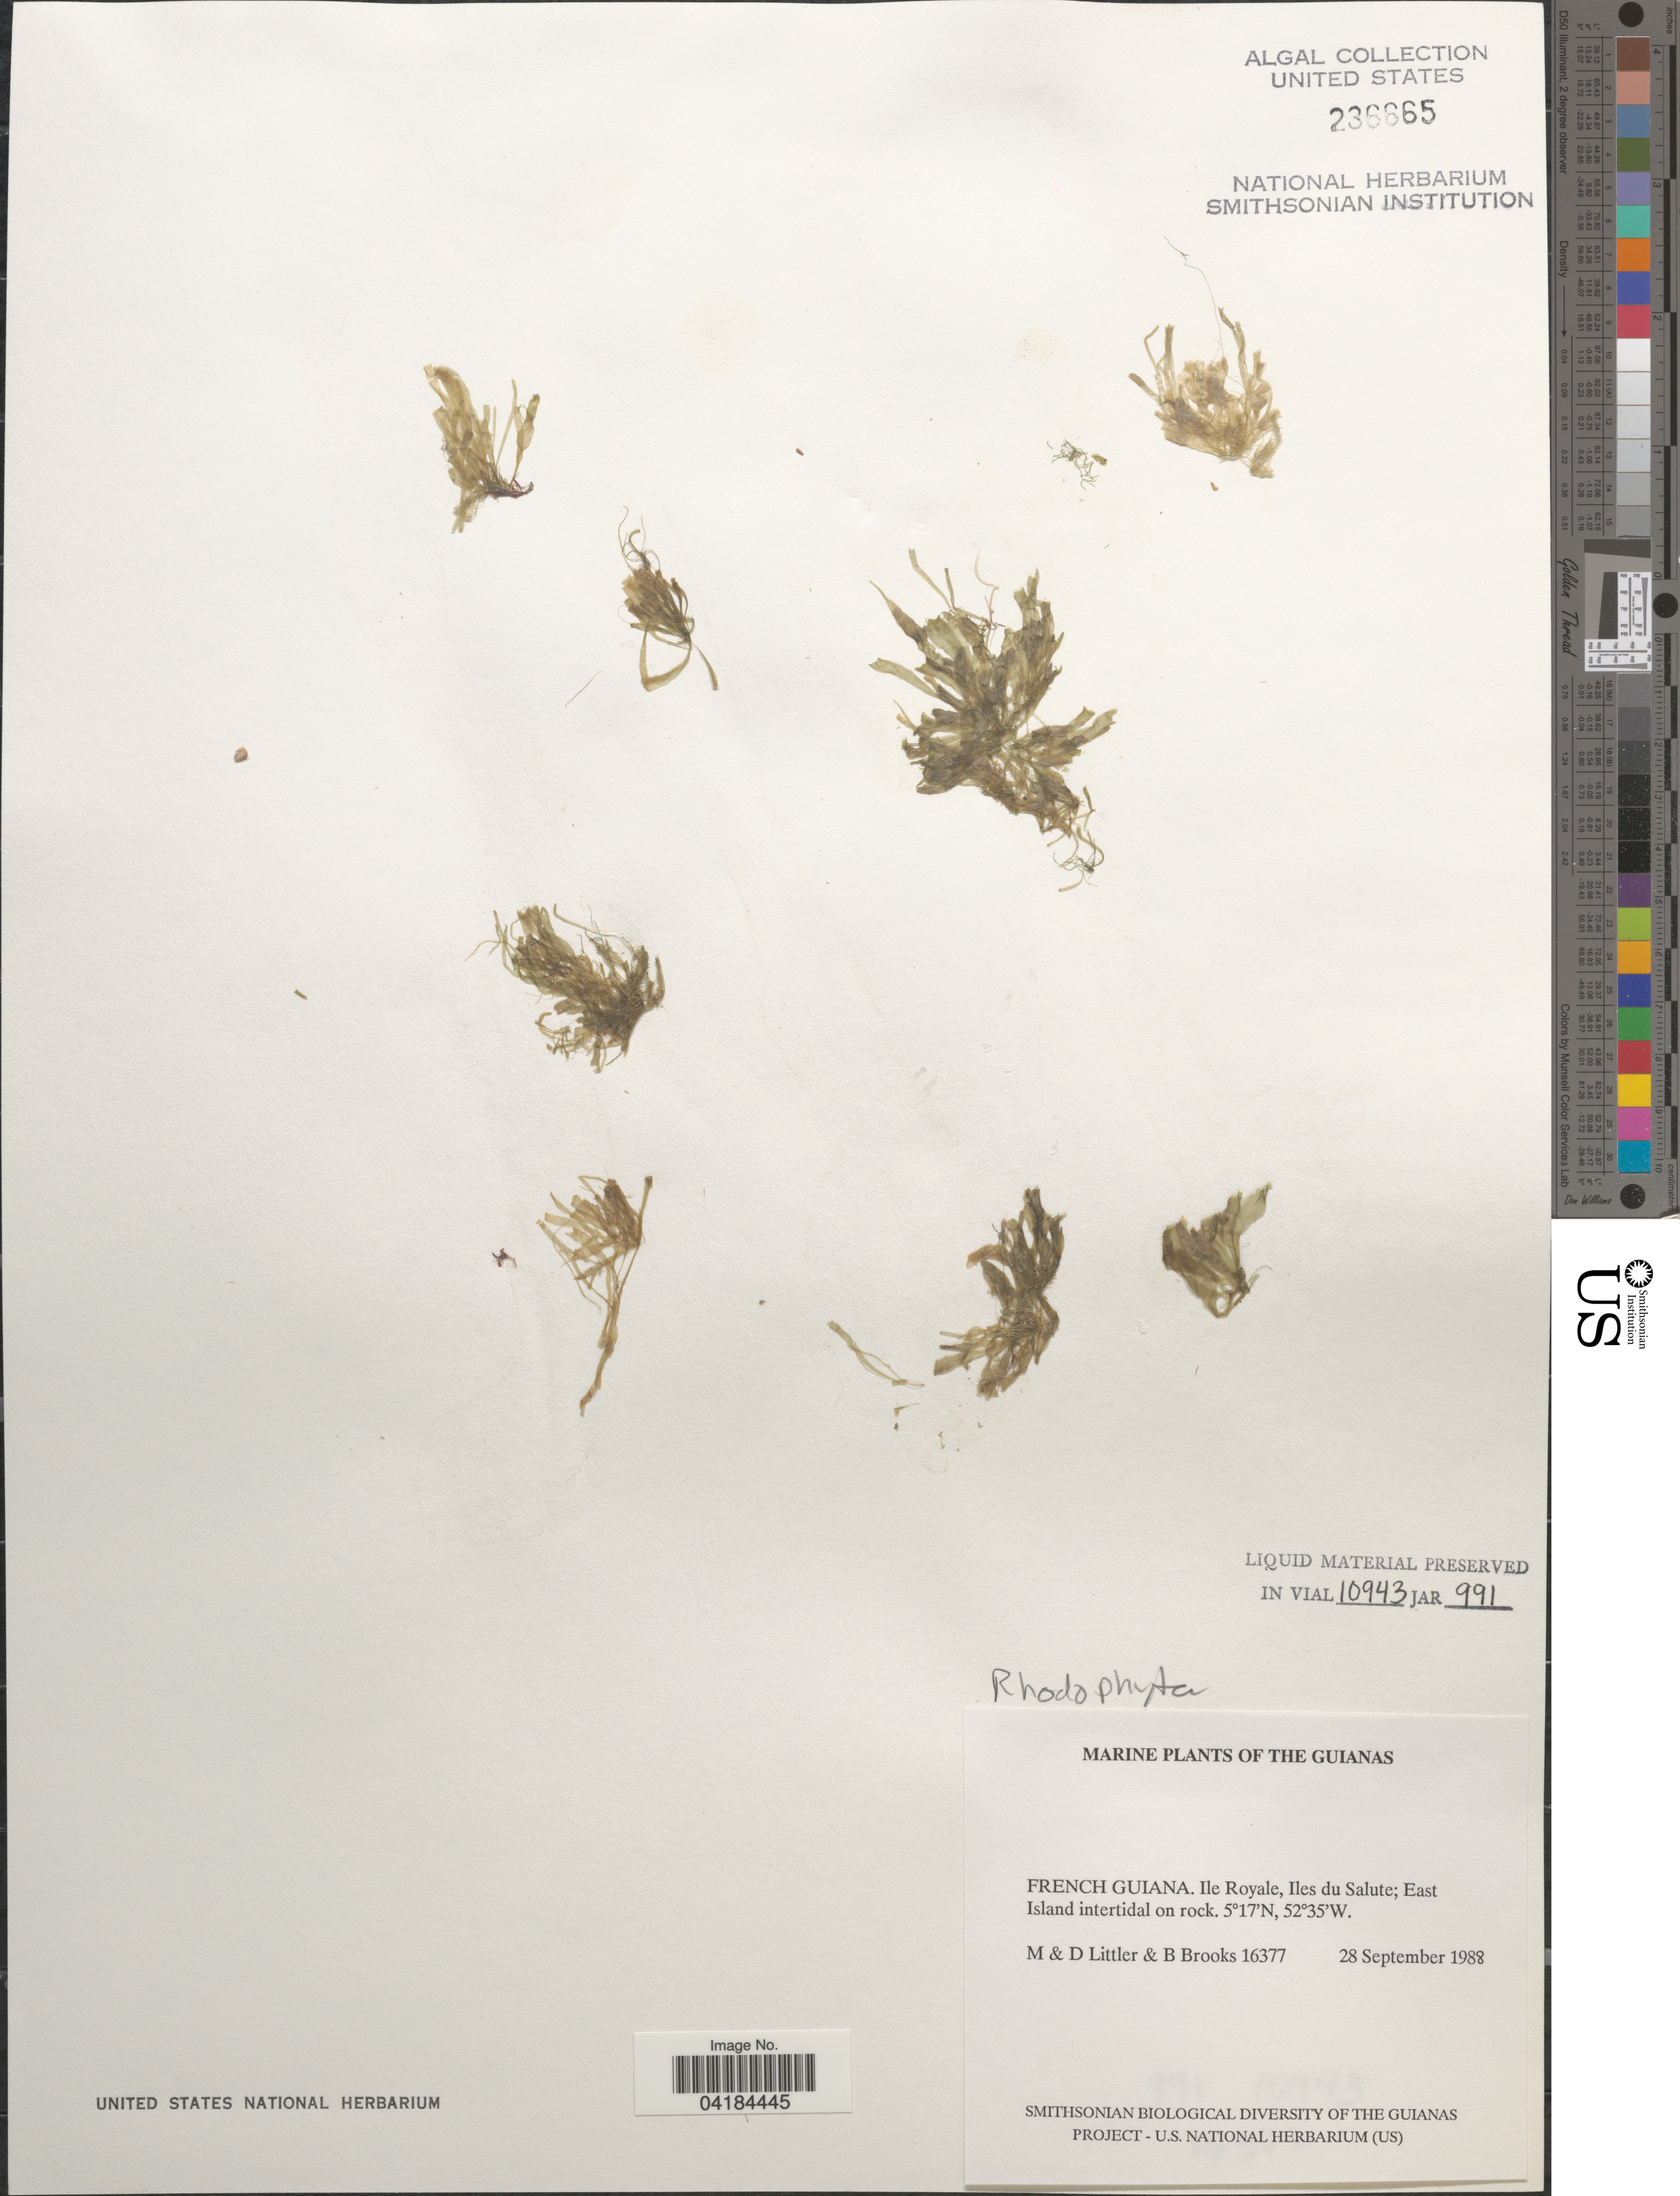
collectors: M. Littler, D. S. Littler & B. Brooks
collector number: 16377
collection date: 1988-09-28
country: French Guiana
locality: The Guianas. Ile Royale, Iles du Salute; East Island intertidal on rock.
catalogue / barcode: US 236665